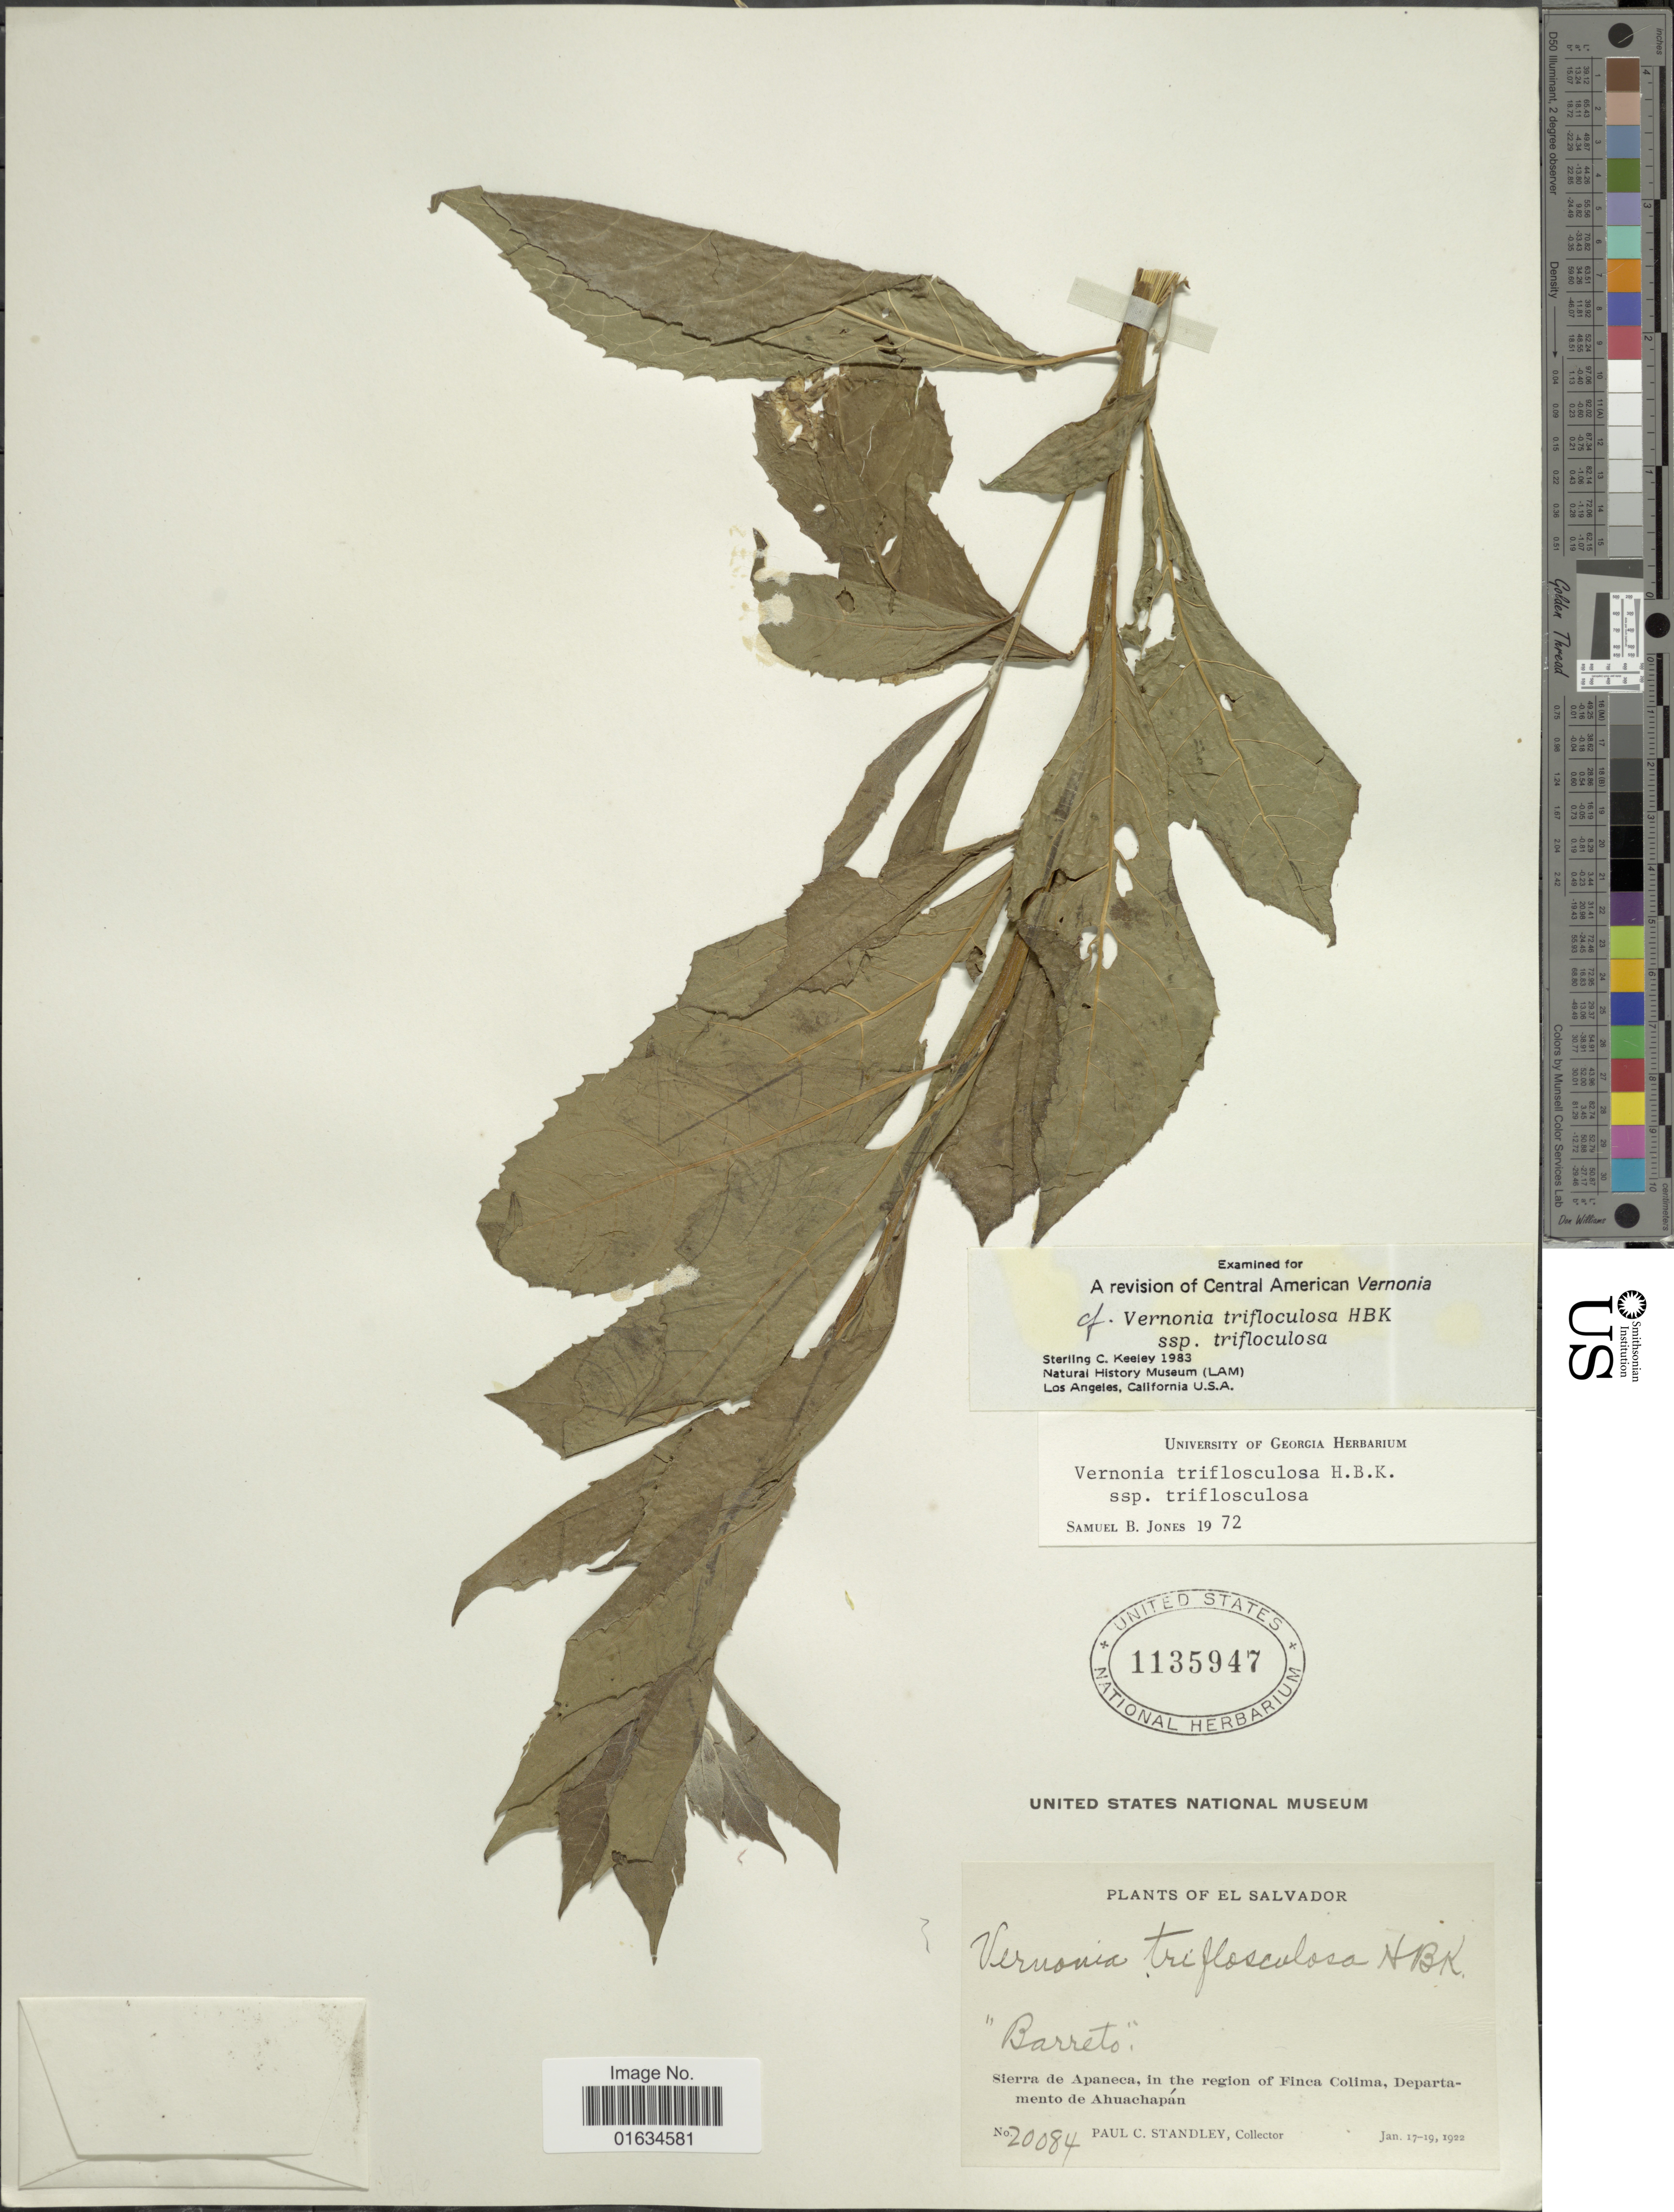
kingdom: Plantae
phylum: Tracheophyta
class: Magnoliopsida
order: Asterales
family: Asteraceae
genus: Eremosis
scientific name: Eremosis triflosculosa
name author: (Kunth) Gleason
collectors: P. C. Standley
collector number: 20084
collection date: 1922-01-17/1922-01-19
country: El Salvador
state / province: Ahuachapan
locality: Sierra de Apaneca, in the region of Finca Colima, Departamento de Ahuchapan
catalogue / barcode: US 1135947